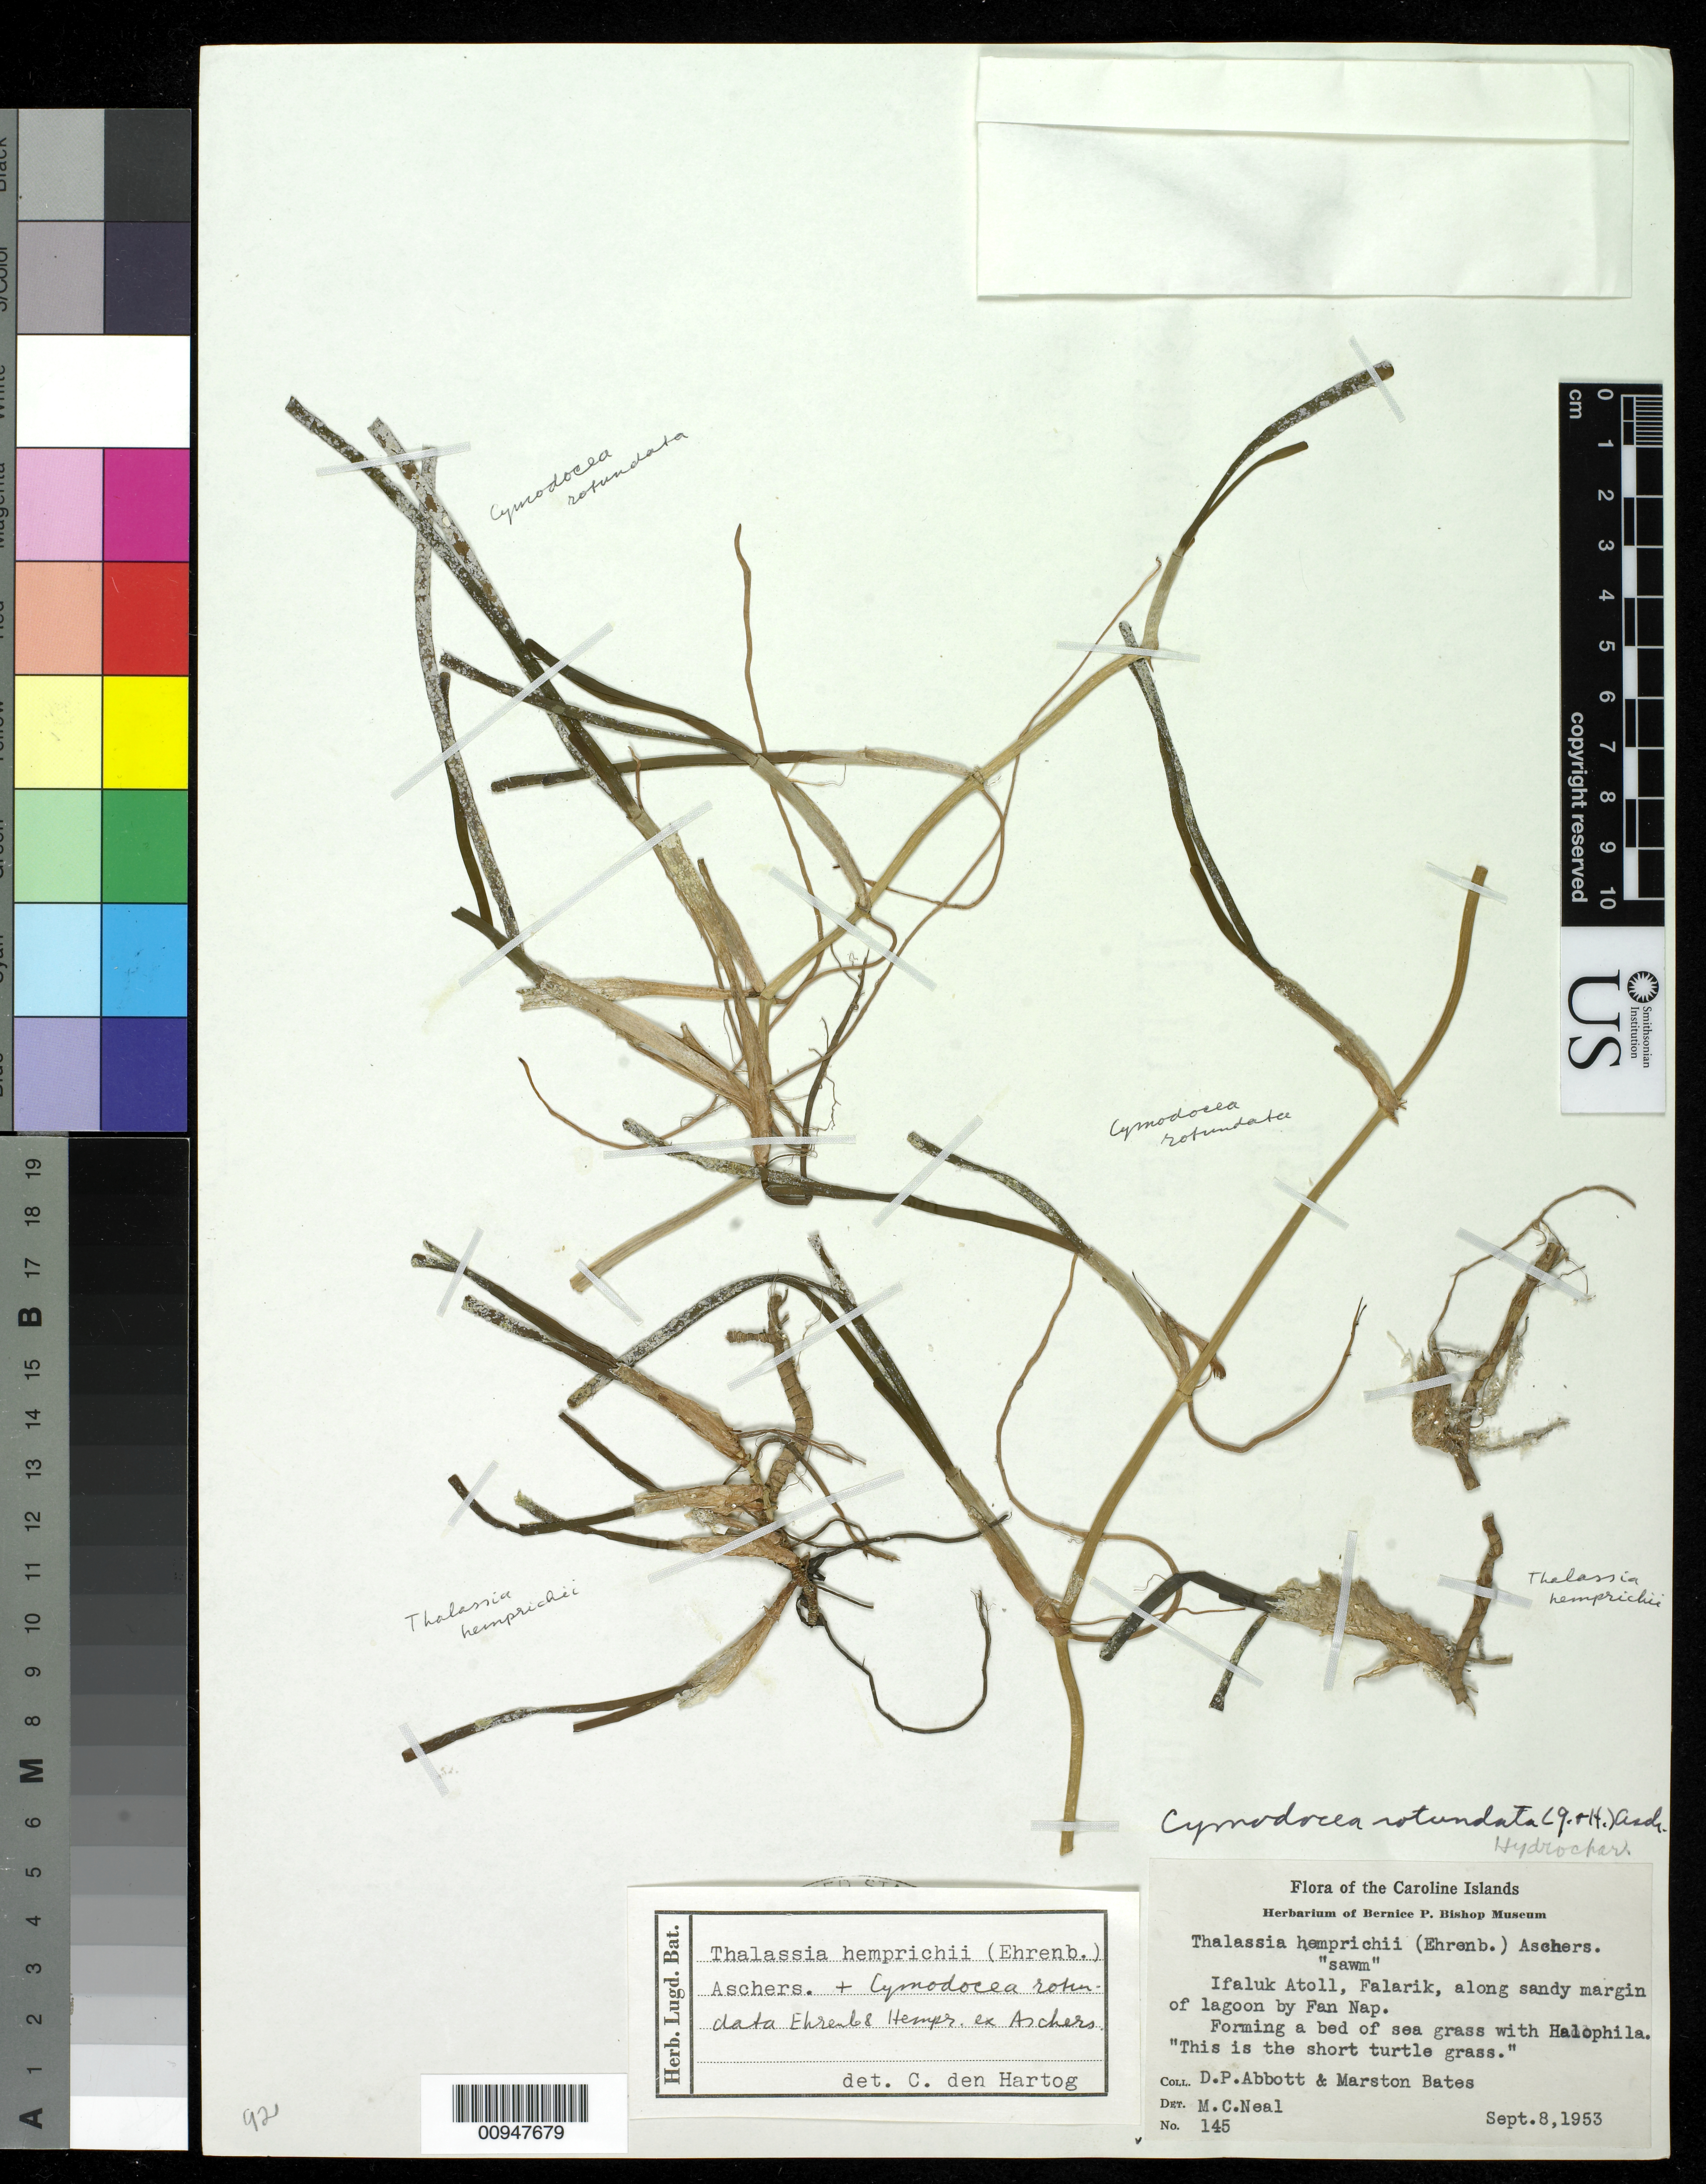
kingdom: Plantae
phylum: Tracheophyta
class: Liliopsida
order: Alismatales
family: Hydrocharitaceae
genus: Thalassia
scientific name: Thalassia hemprichii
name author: Asch.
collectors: D. P. Abbott & M. Bates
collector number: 145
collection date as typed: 08 Sep 1953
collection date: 1953-09-08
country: Micronesia, Federated States of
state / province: Yap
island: Ifalik (Ifaluk) Atoll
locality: Falarik Islet, along sandy margin of lagoon by Fan Nap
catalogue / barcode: US 2186191